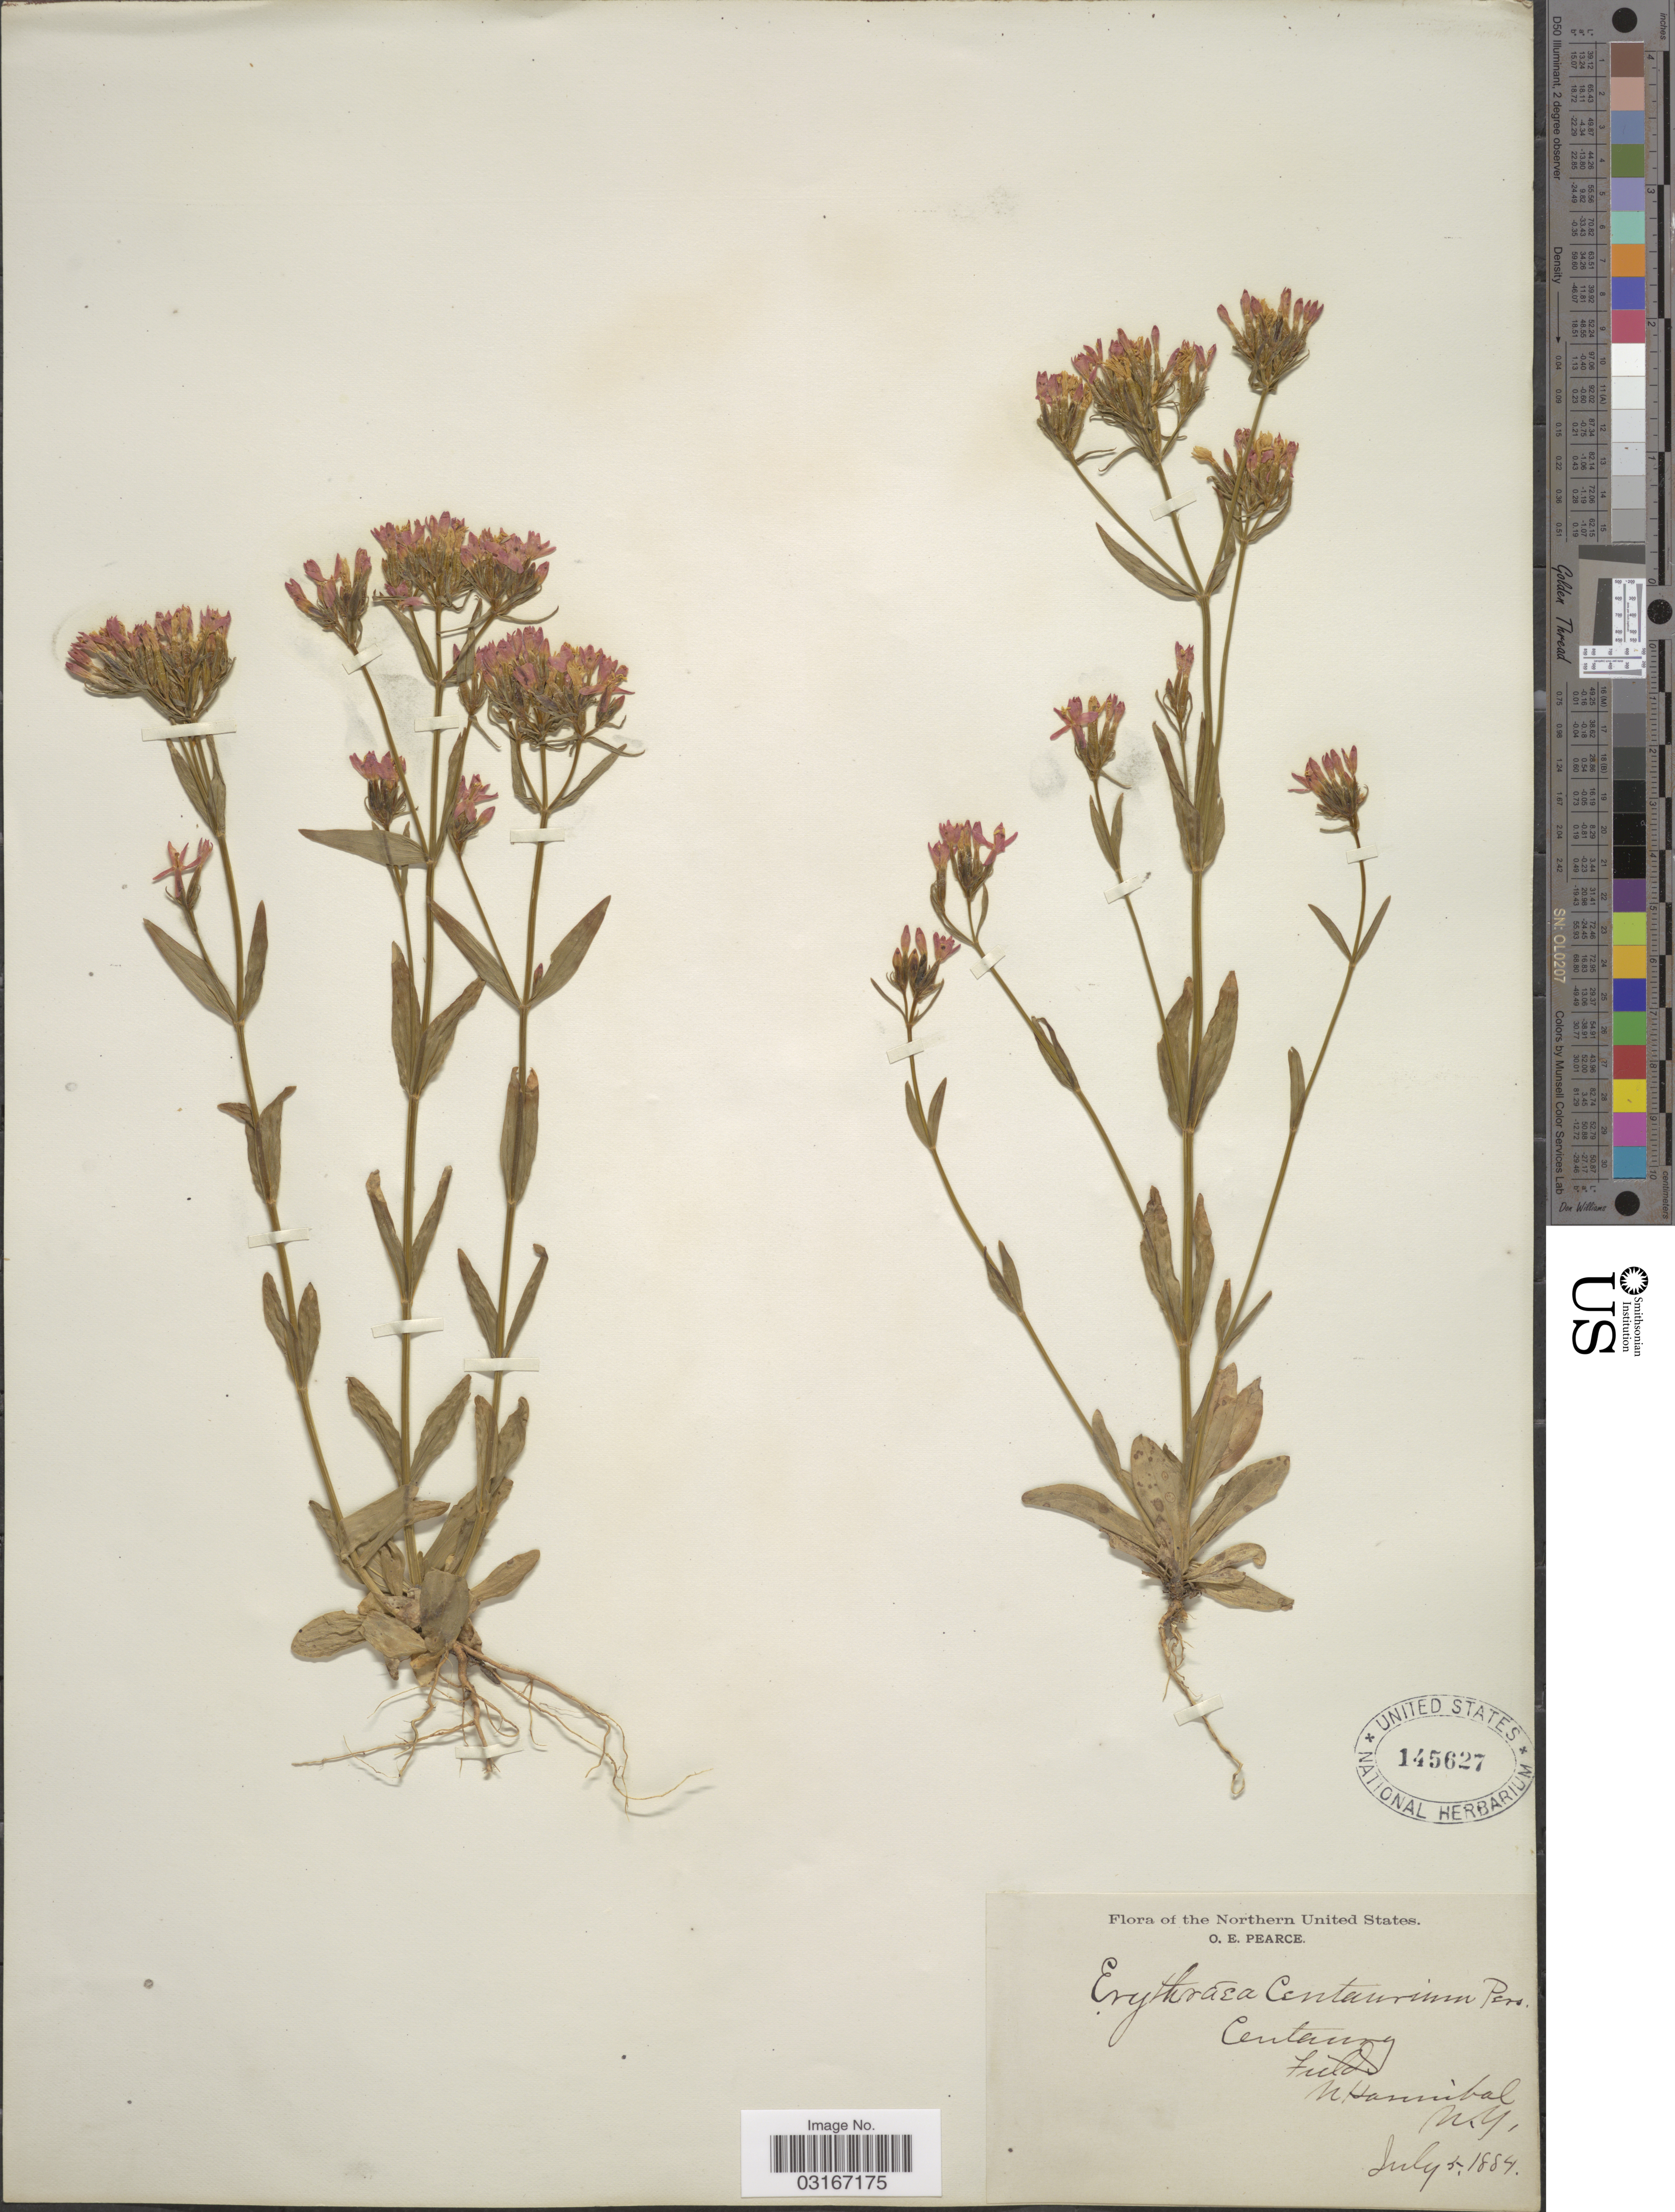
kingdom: Plantae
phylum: Tracheophyta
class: Magnoliopsida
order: Gentianales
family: Gentianaceae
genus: Centaurium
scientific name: Centaurium spicatum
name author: (L.) Fritsch ex Janch.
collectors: O. E. Pearce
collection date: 1884-07-05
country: United States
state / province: New York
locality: Century Field, N Hannibal.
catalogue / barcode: US 145627